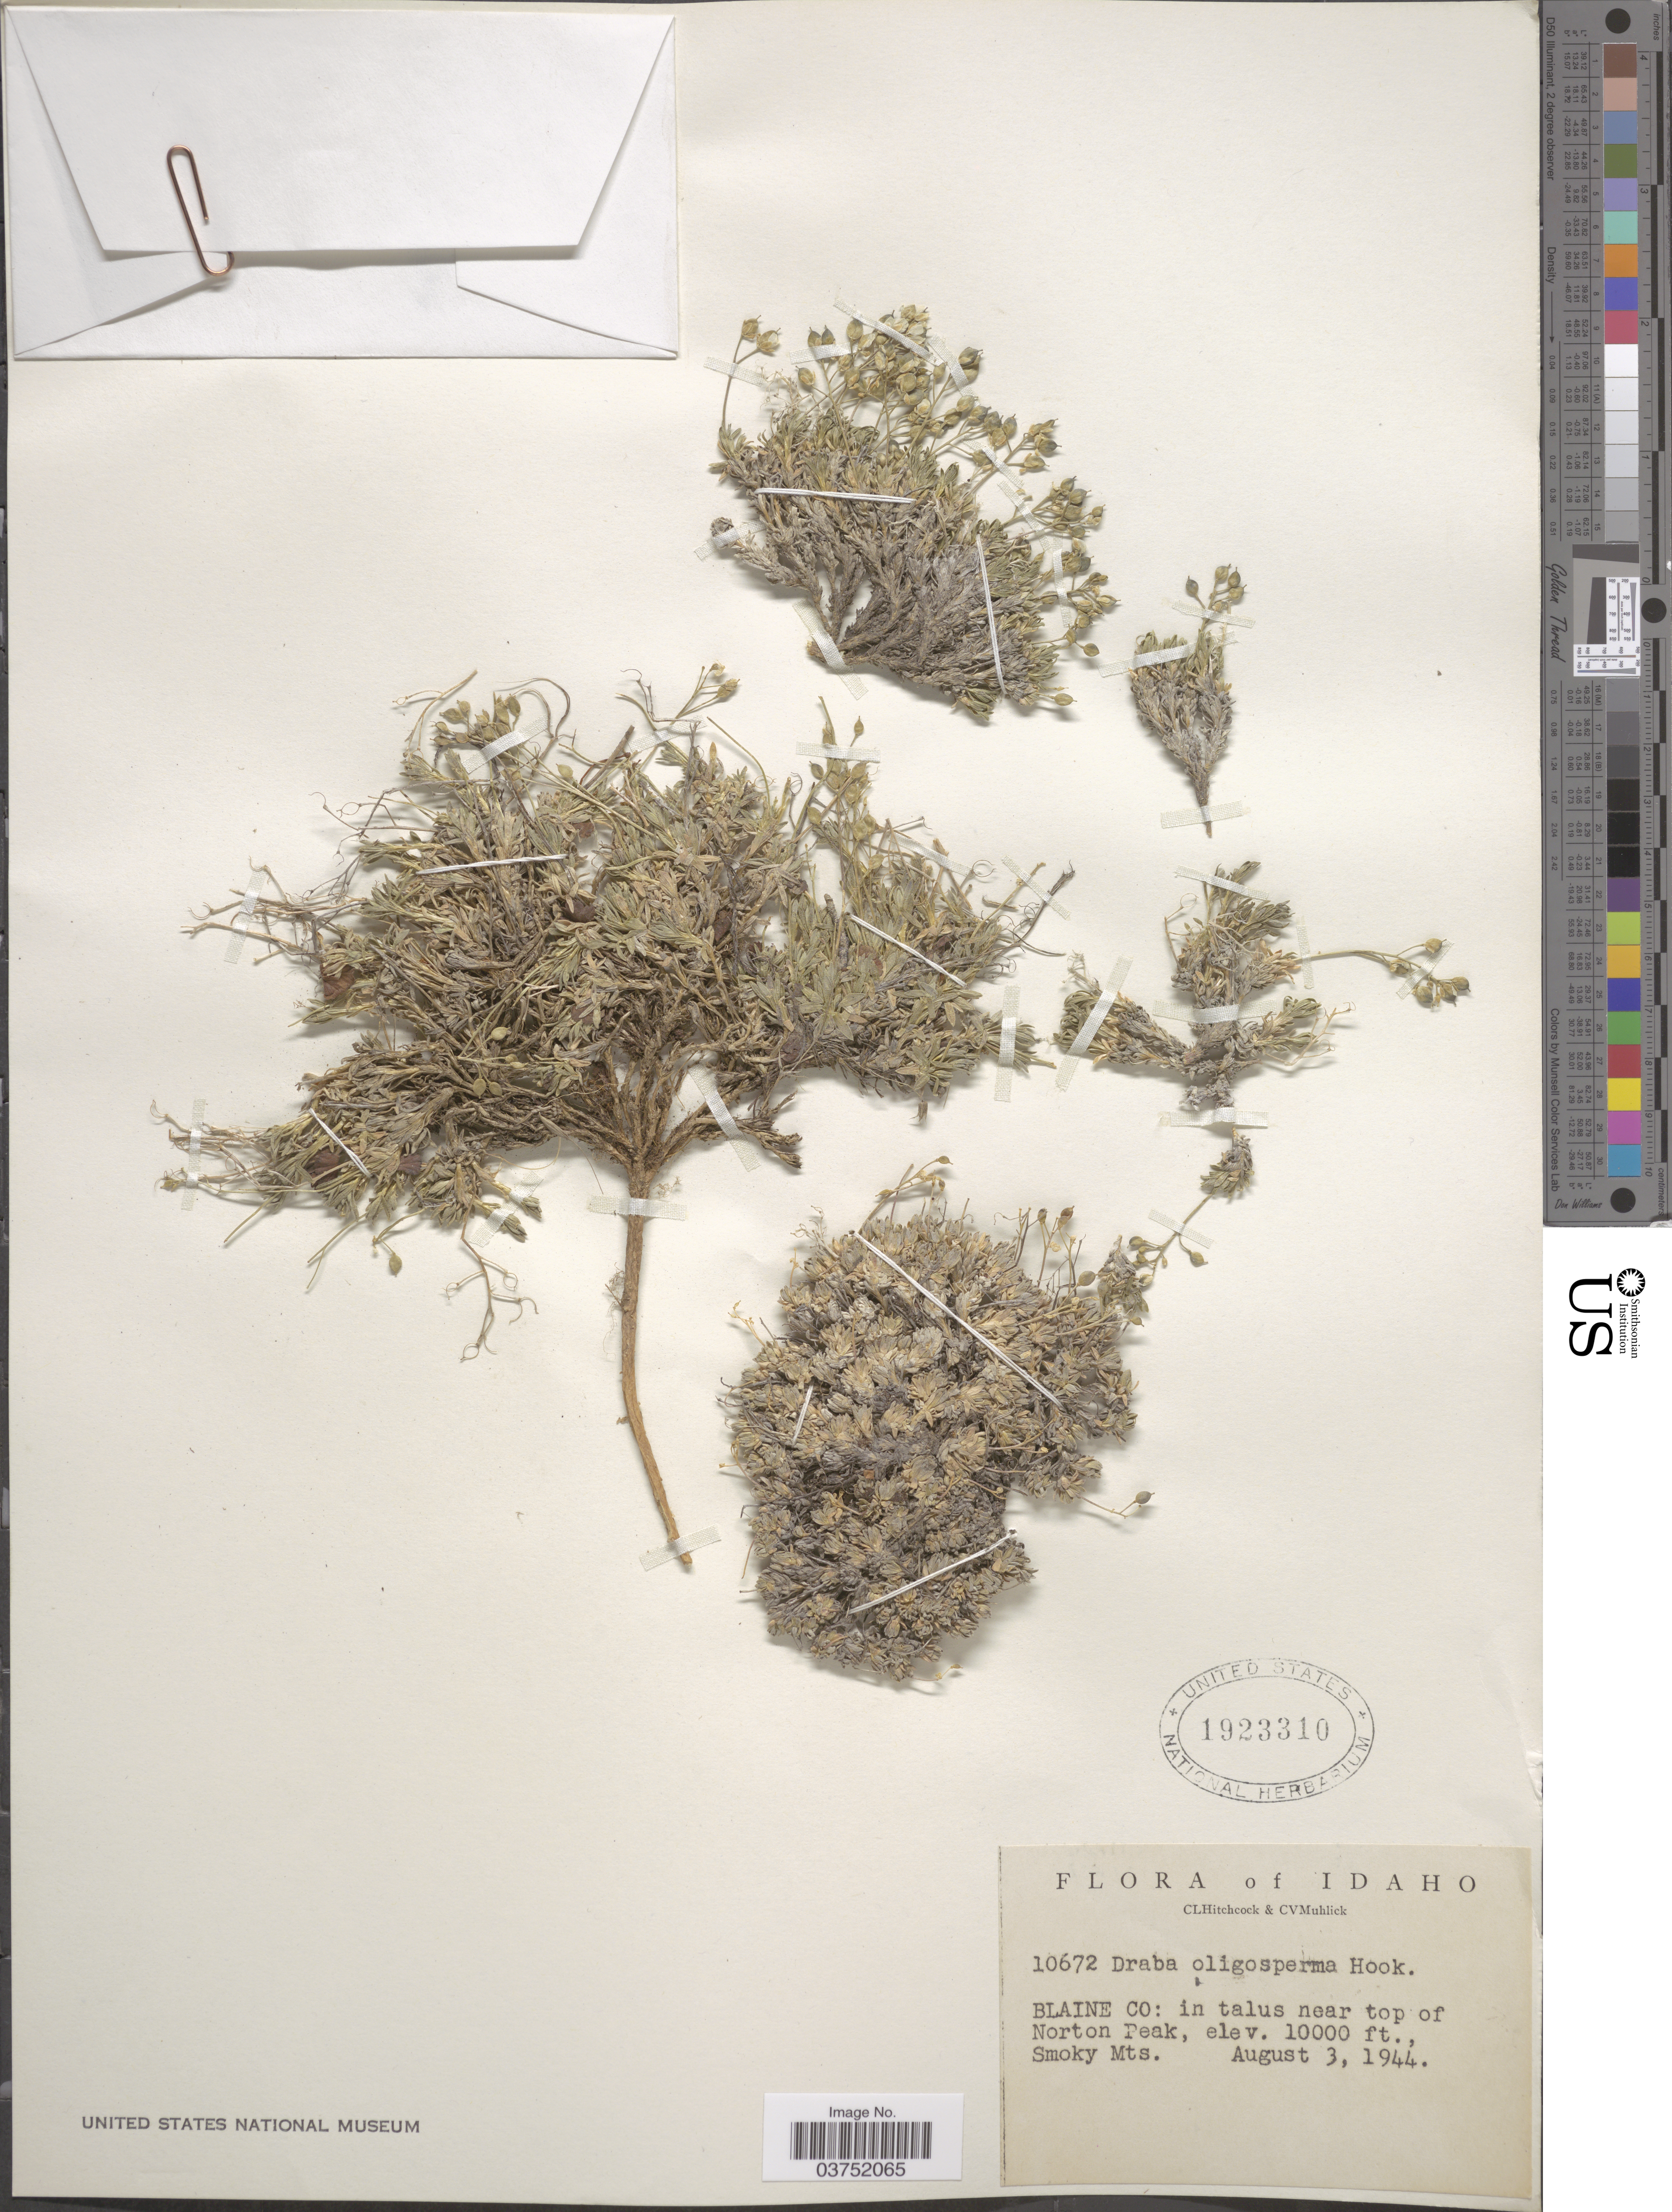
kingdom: Plantae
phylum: Tracheophyta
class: Magnoliopsida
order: Brassicales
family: Brassicaceae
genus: Draba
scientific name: Draba oligosperma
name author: Hook.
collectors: C. L. Hitchcock & C. V. Muhlick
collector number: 10672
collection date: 1944-08-03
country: United States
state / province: Idaho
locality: Blaine Co: in talus near top of Norton Peak, Smoky Mts.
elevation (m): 3048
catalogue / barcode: US 1923310